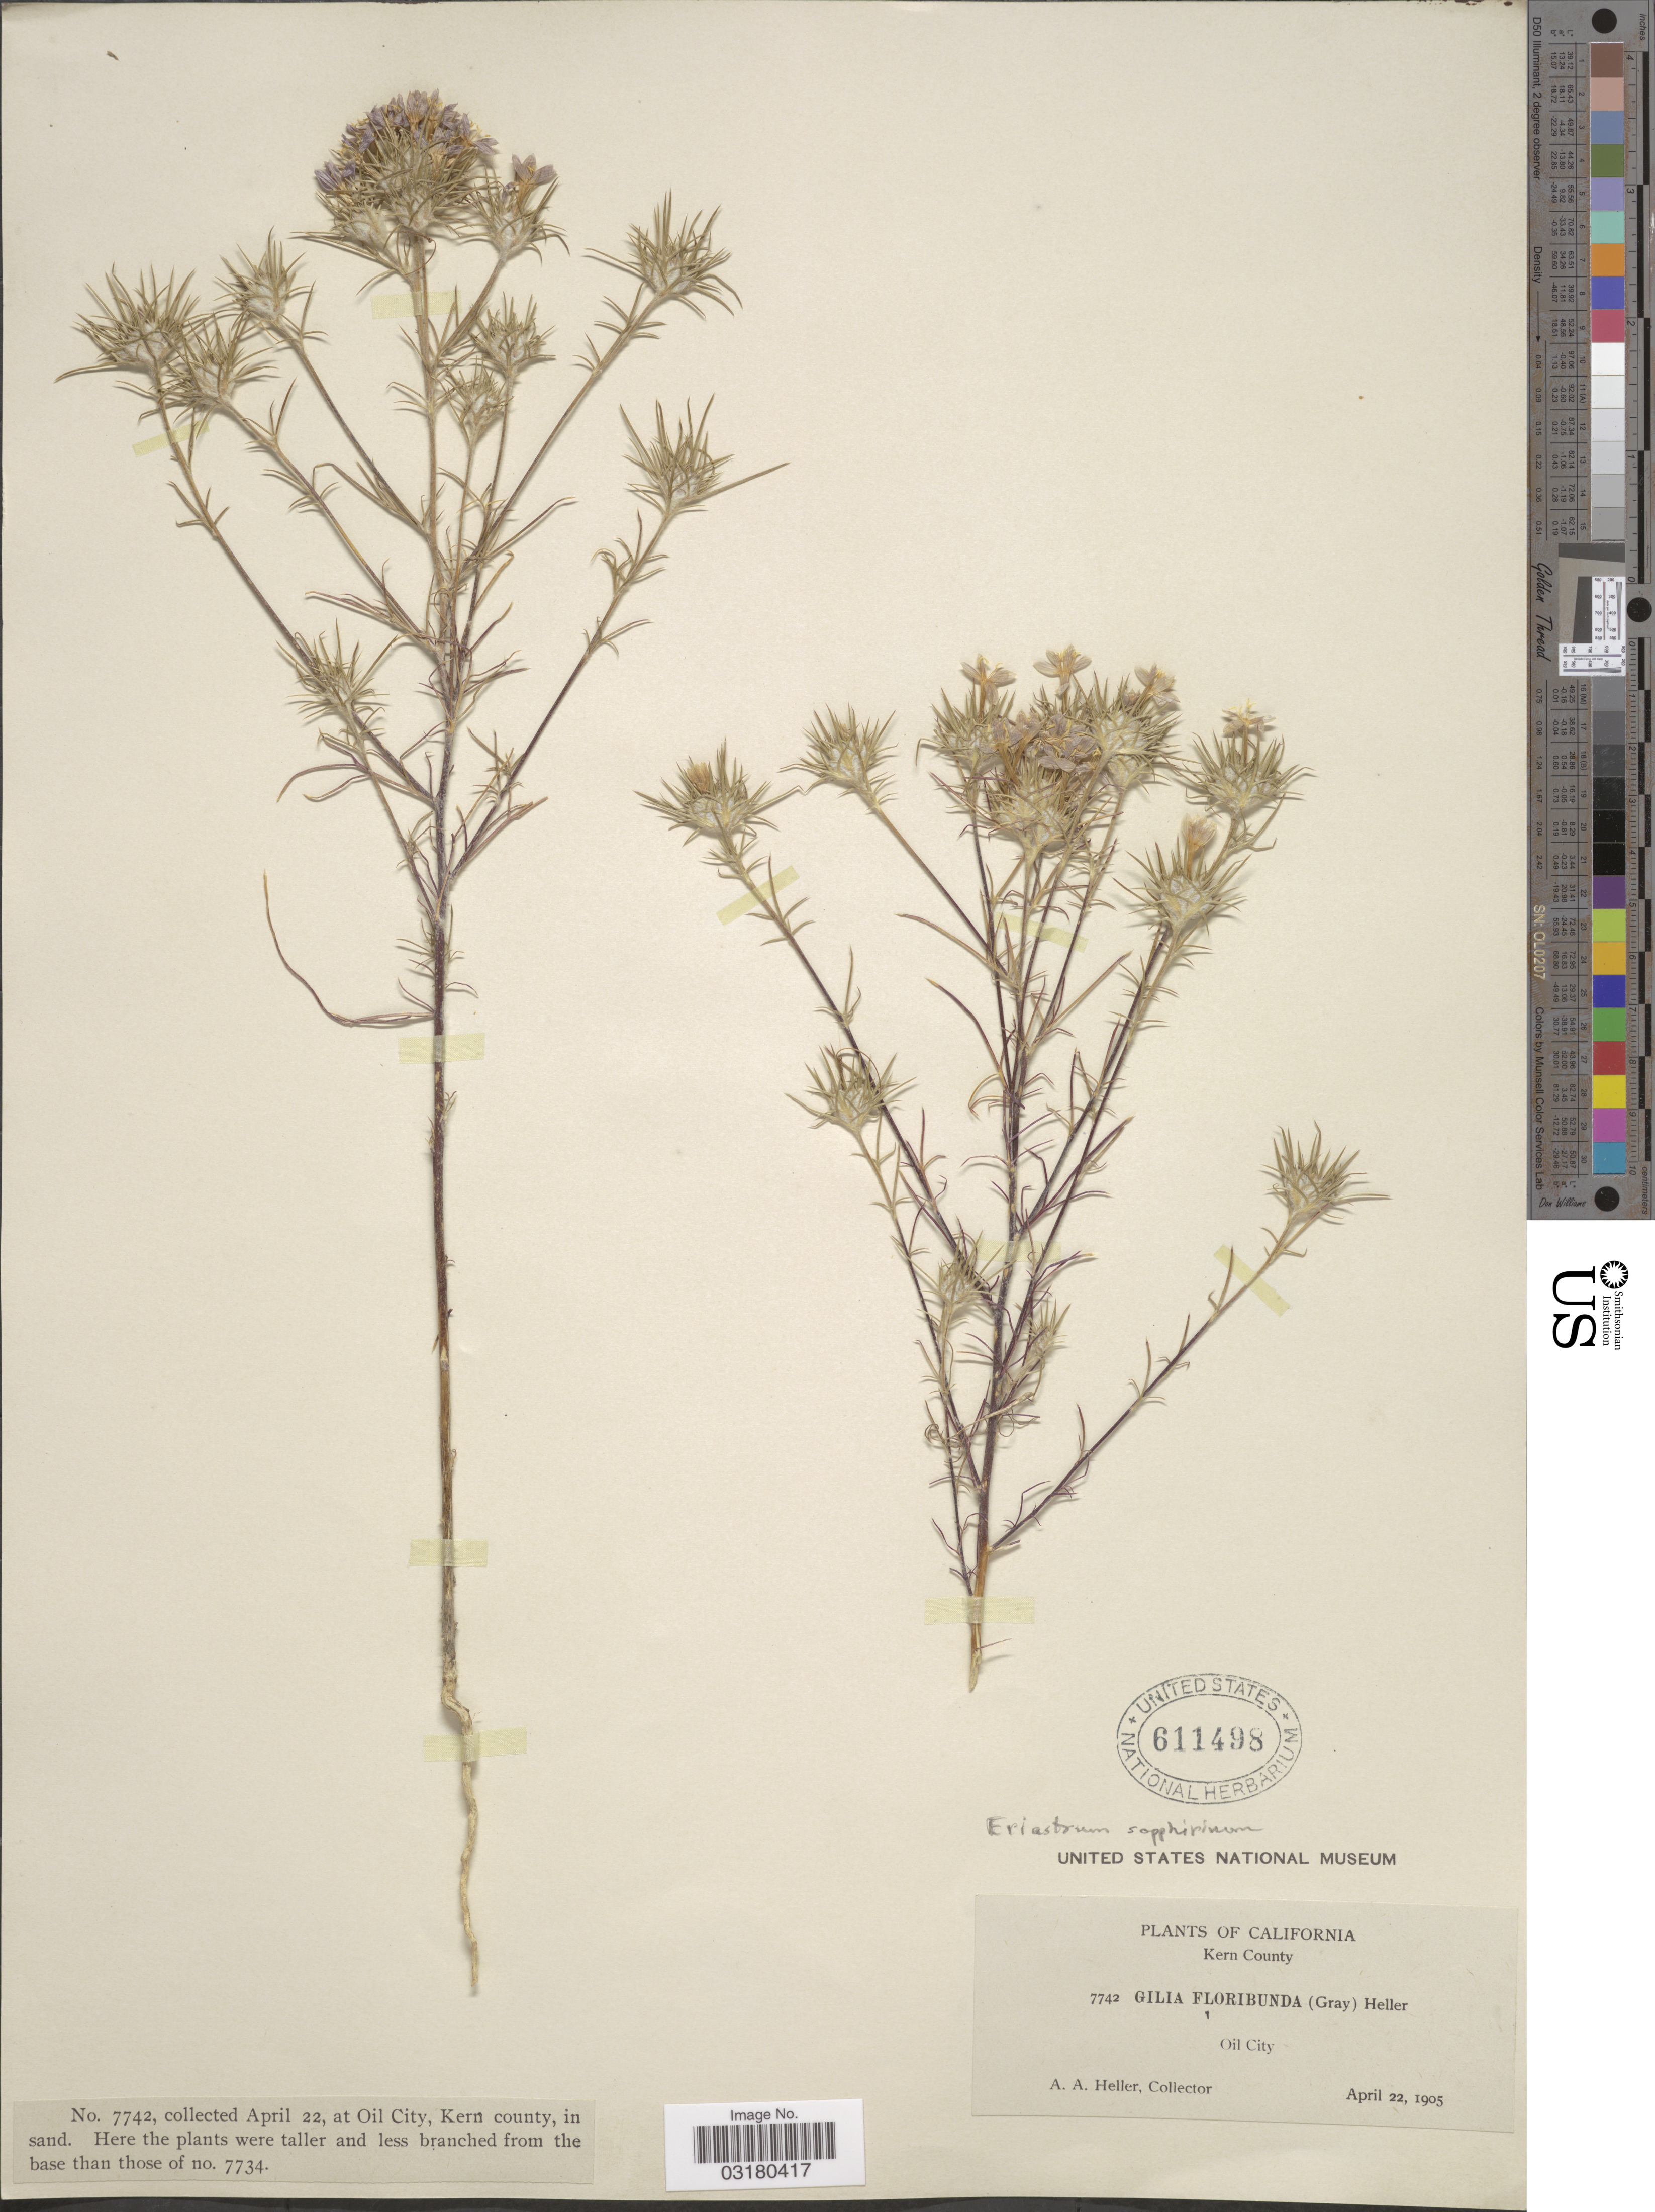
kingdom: Plantae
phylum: Tracheophyta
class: Magnoliopsida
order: Ericales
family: Polemoniaceae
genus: Eriastrum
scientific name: Eriastrum sapphirinum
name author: (Eastw.) H. Mason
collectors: A. A. Heller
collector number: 7742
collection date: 1905-04-22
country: United States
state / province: California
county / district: Kern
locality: Kern County. Oil City.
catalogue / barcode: US 611498